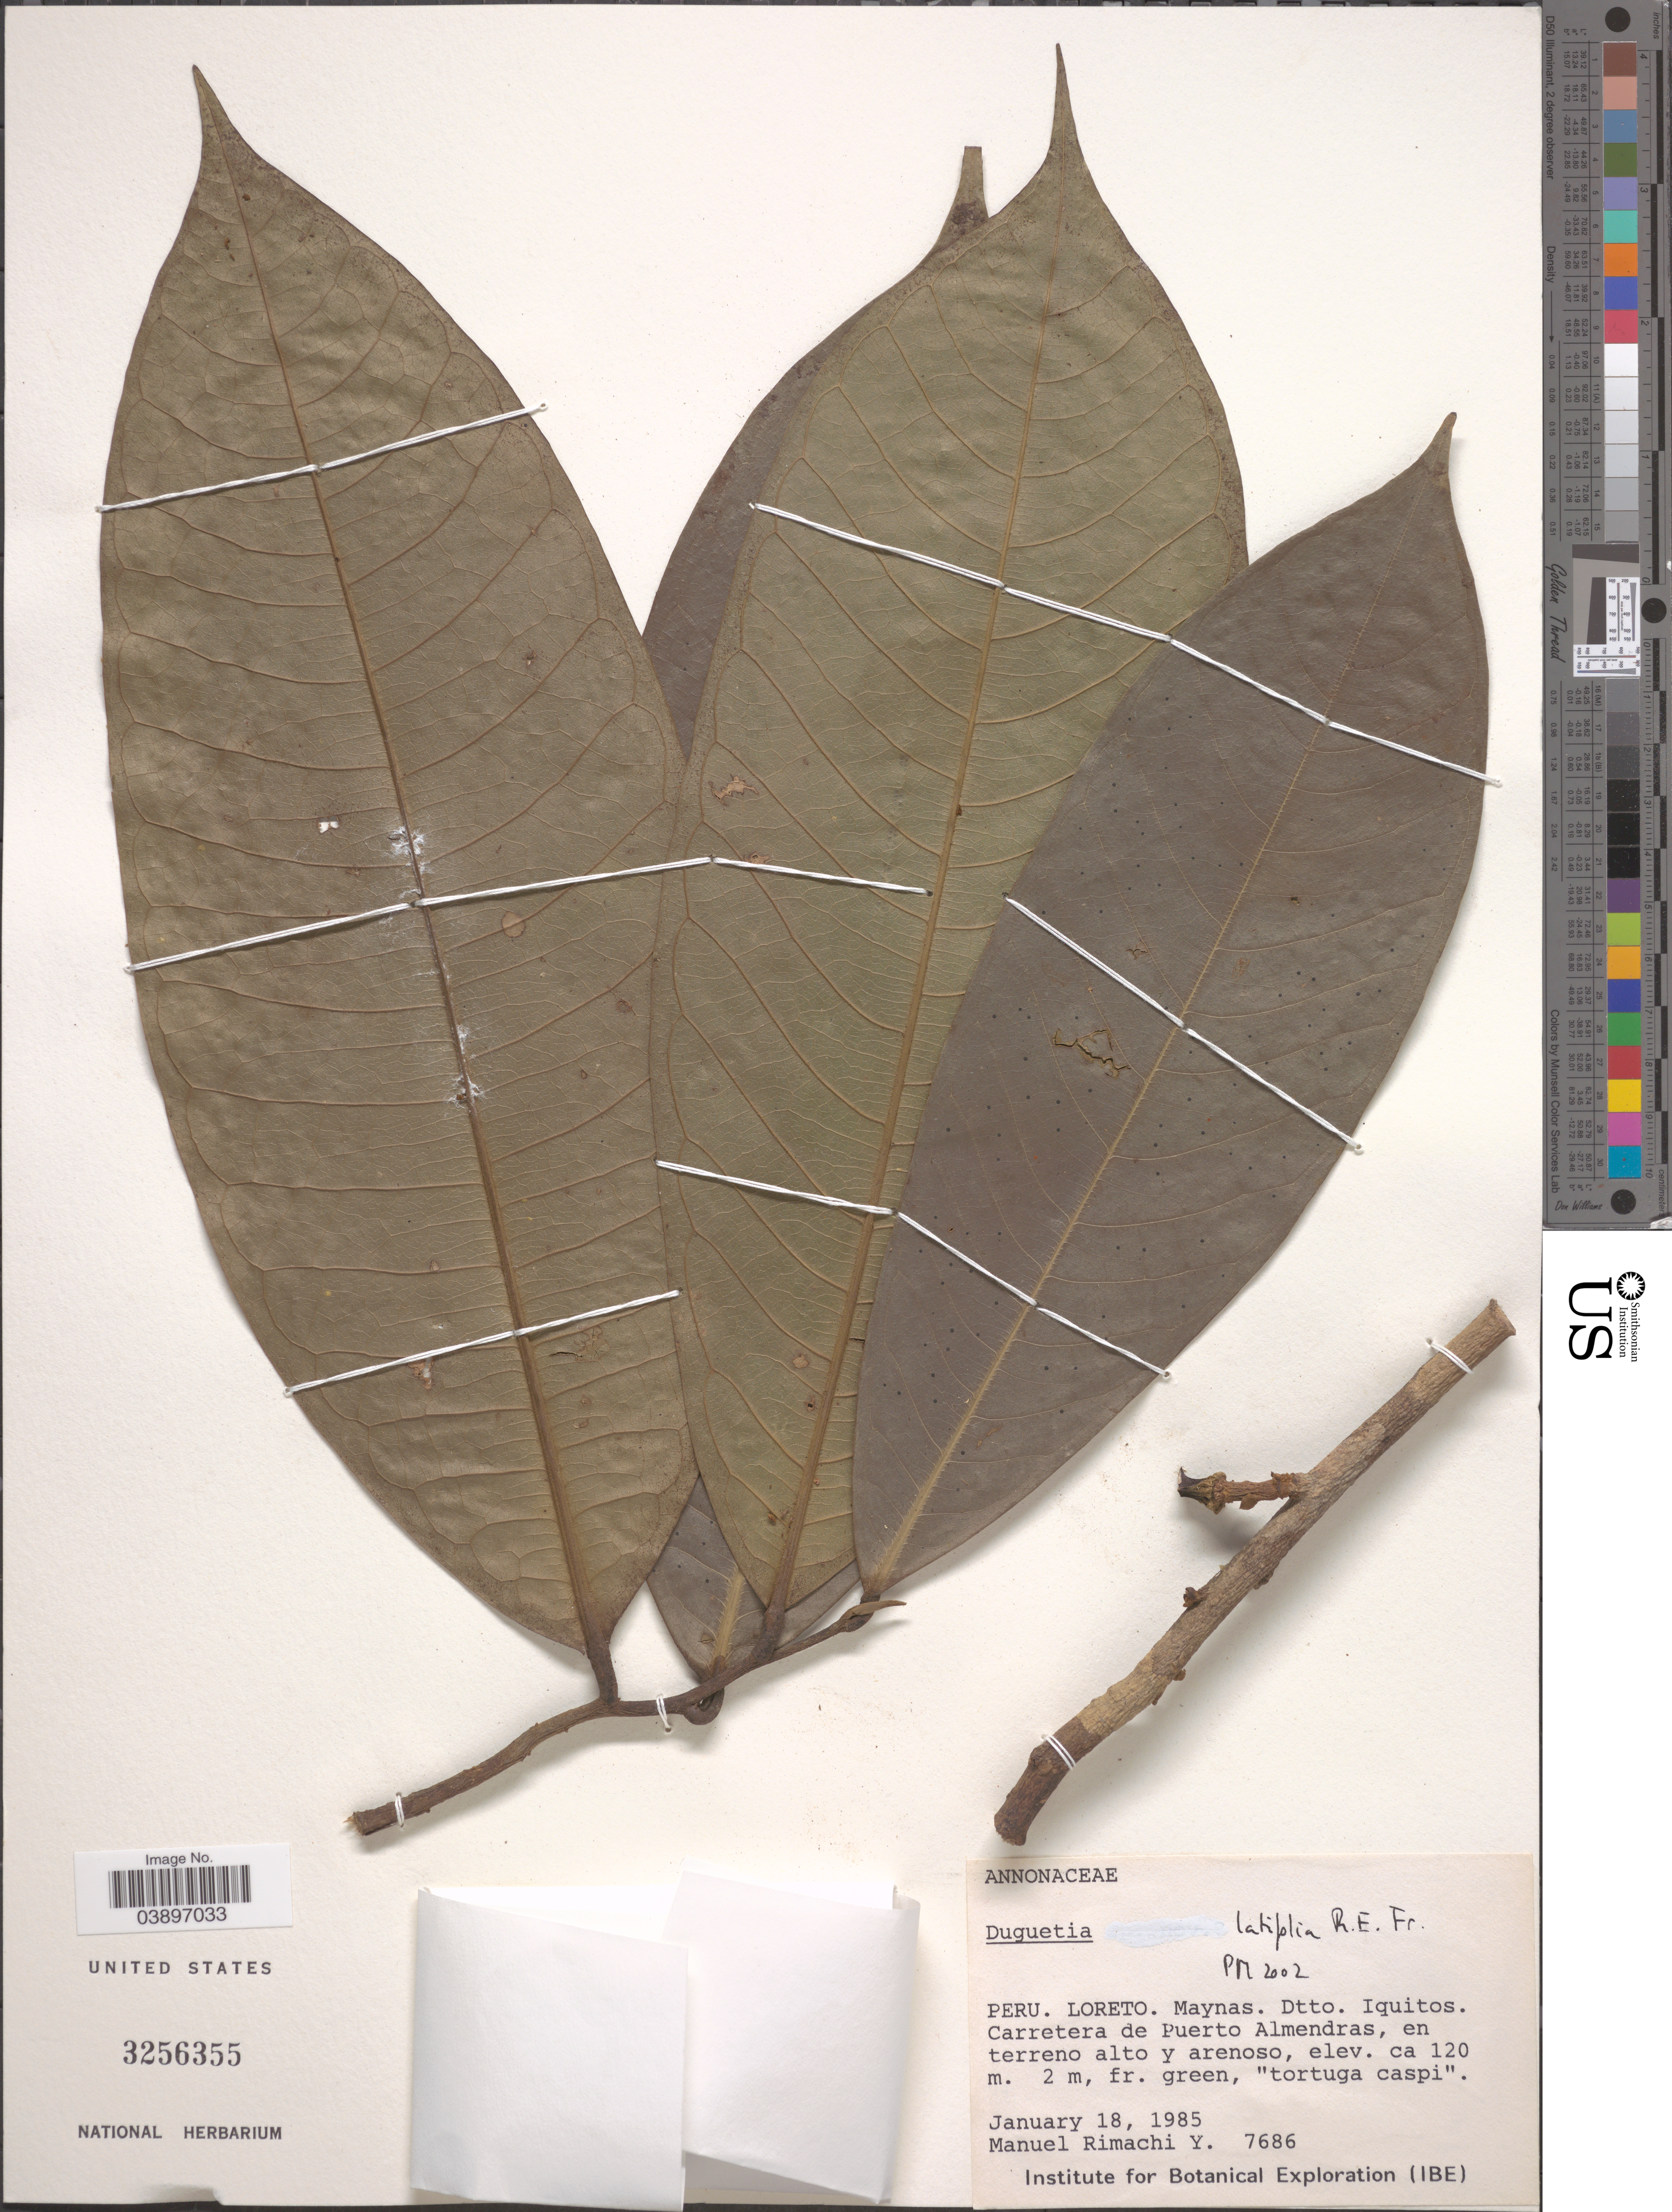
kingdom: Plantae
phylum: Tracheophyta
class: Magnoliopsida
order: Magnoliales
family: Annonaceae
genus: Duguetia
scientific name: Duguetia latifolia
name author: R.E. Fr.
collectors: M. Rimachi Y.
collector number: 7686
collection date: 1985-01-18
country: Peru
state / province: Loreto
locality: Maynas. Dtto. Iquitos. Carretera de Puerto Almendras, en terreno alto y arenoso.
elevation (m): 120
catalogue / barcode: US 3256355